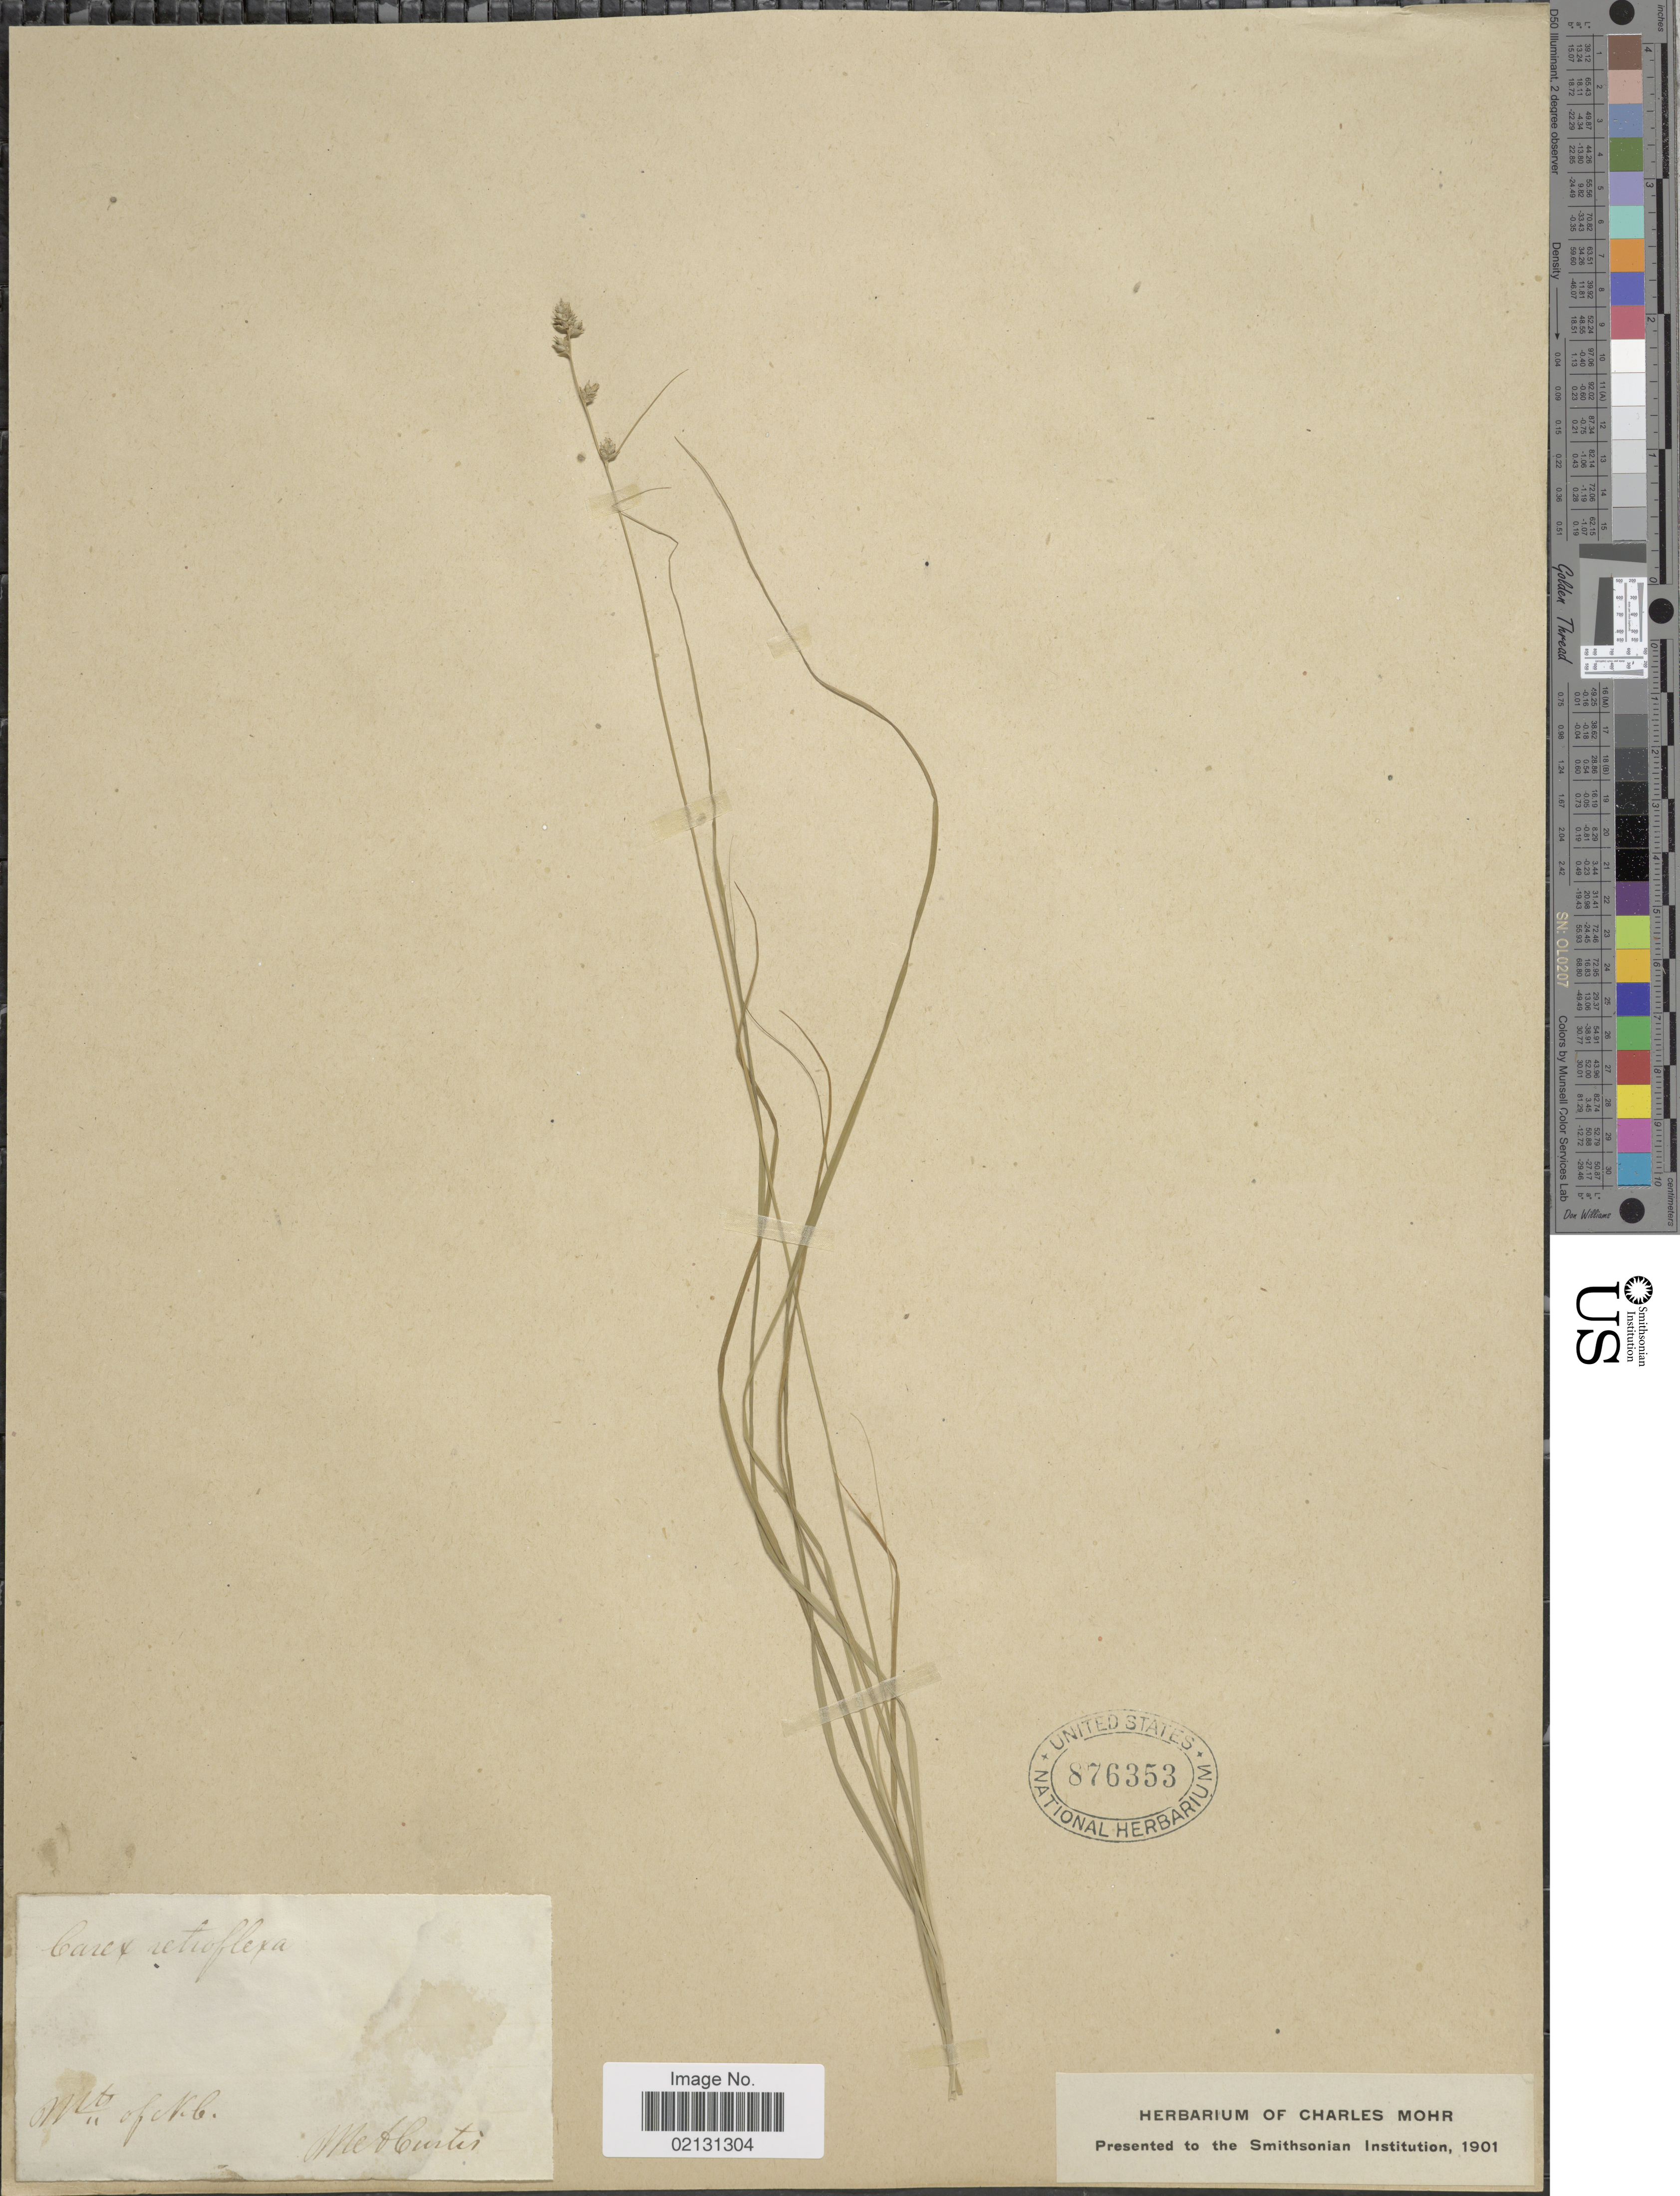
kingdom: Plantae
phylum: Tracheophyta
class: Liliopsida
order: Poales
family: Cyperaceae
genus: Carex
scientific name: Carex retroflexa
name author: Muhl. ex Willd.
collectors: M. A. Curtis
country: United States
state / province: North Carolina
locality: Mountains of North Carolina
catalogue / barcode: US 876353